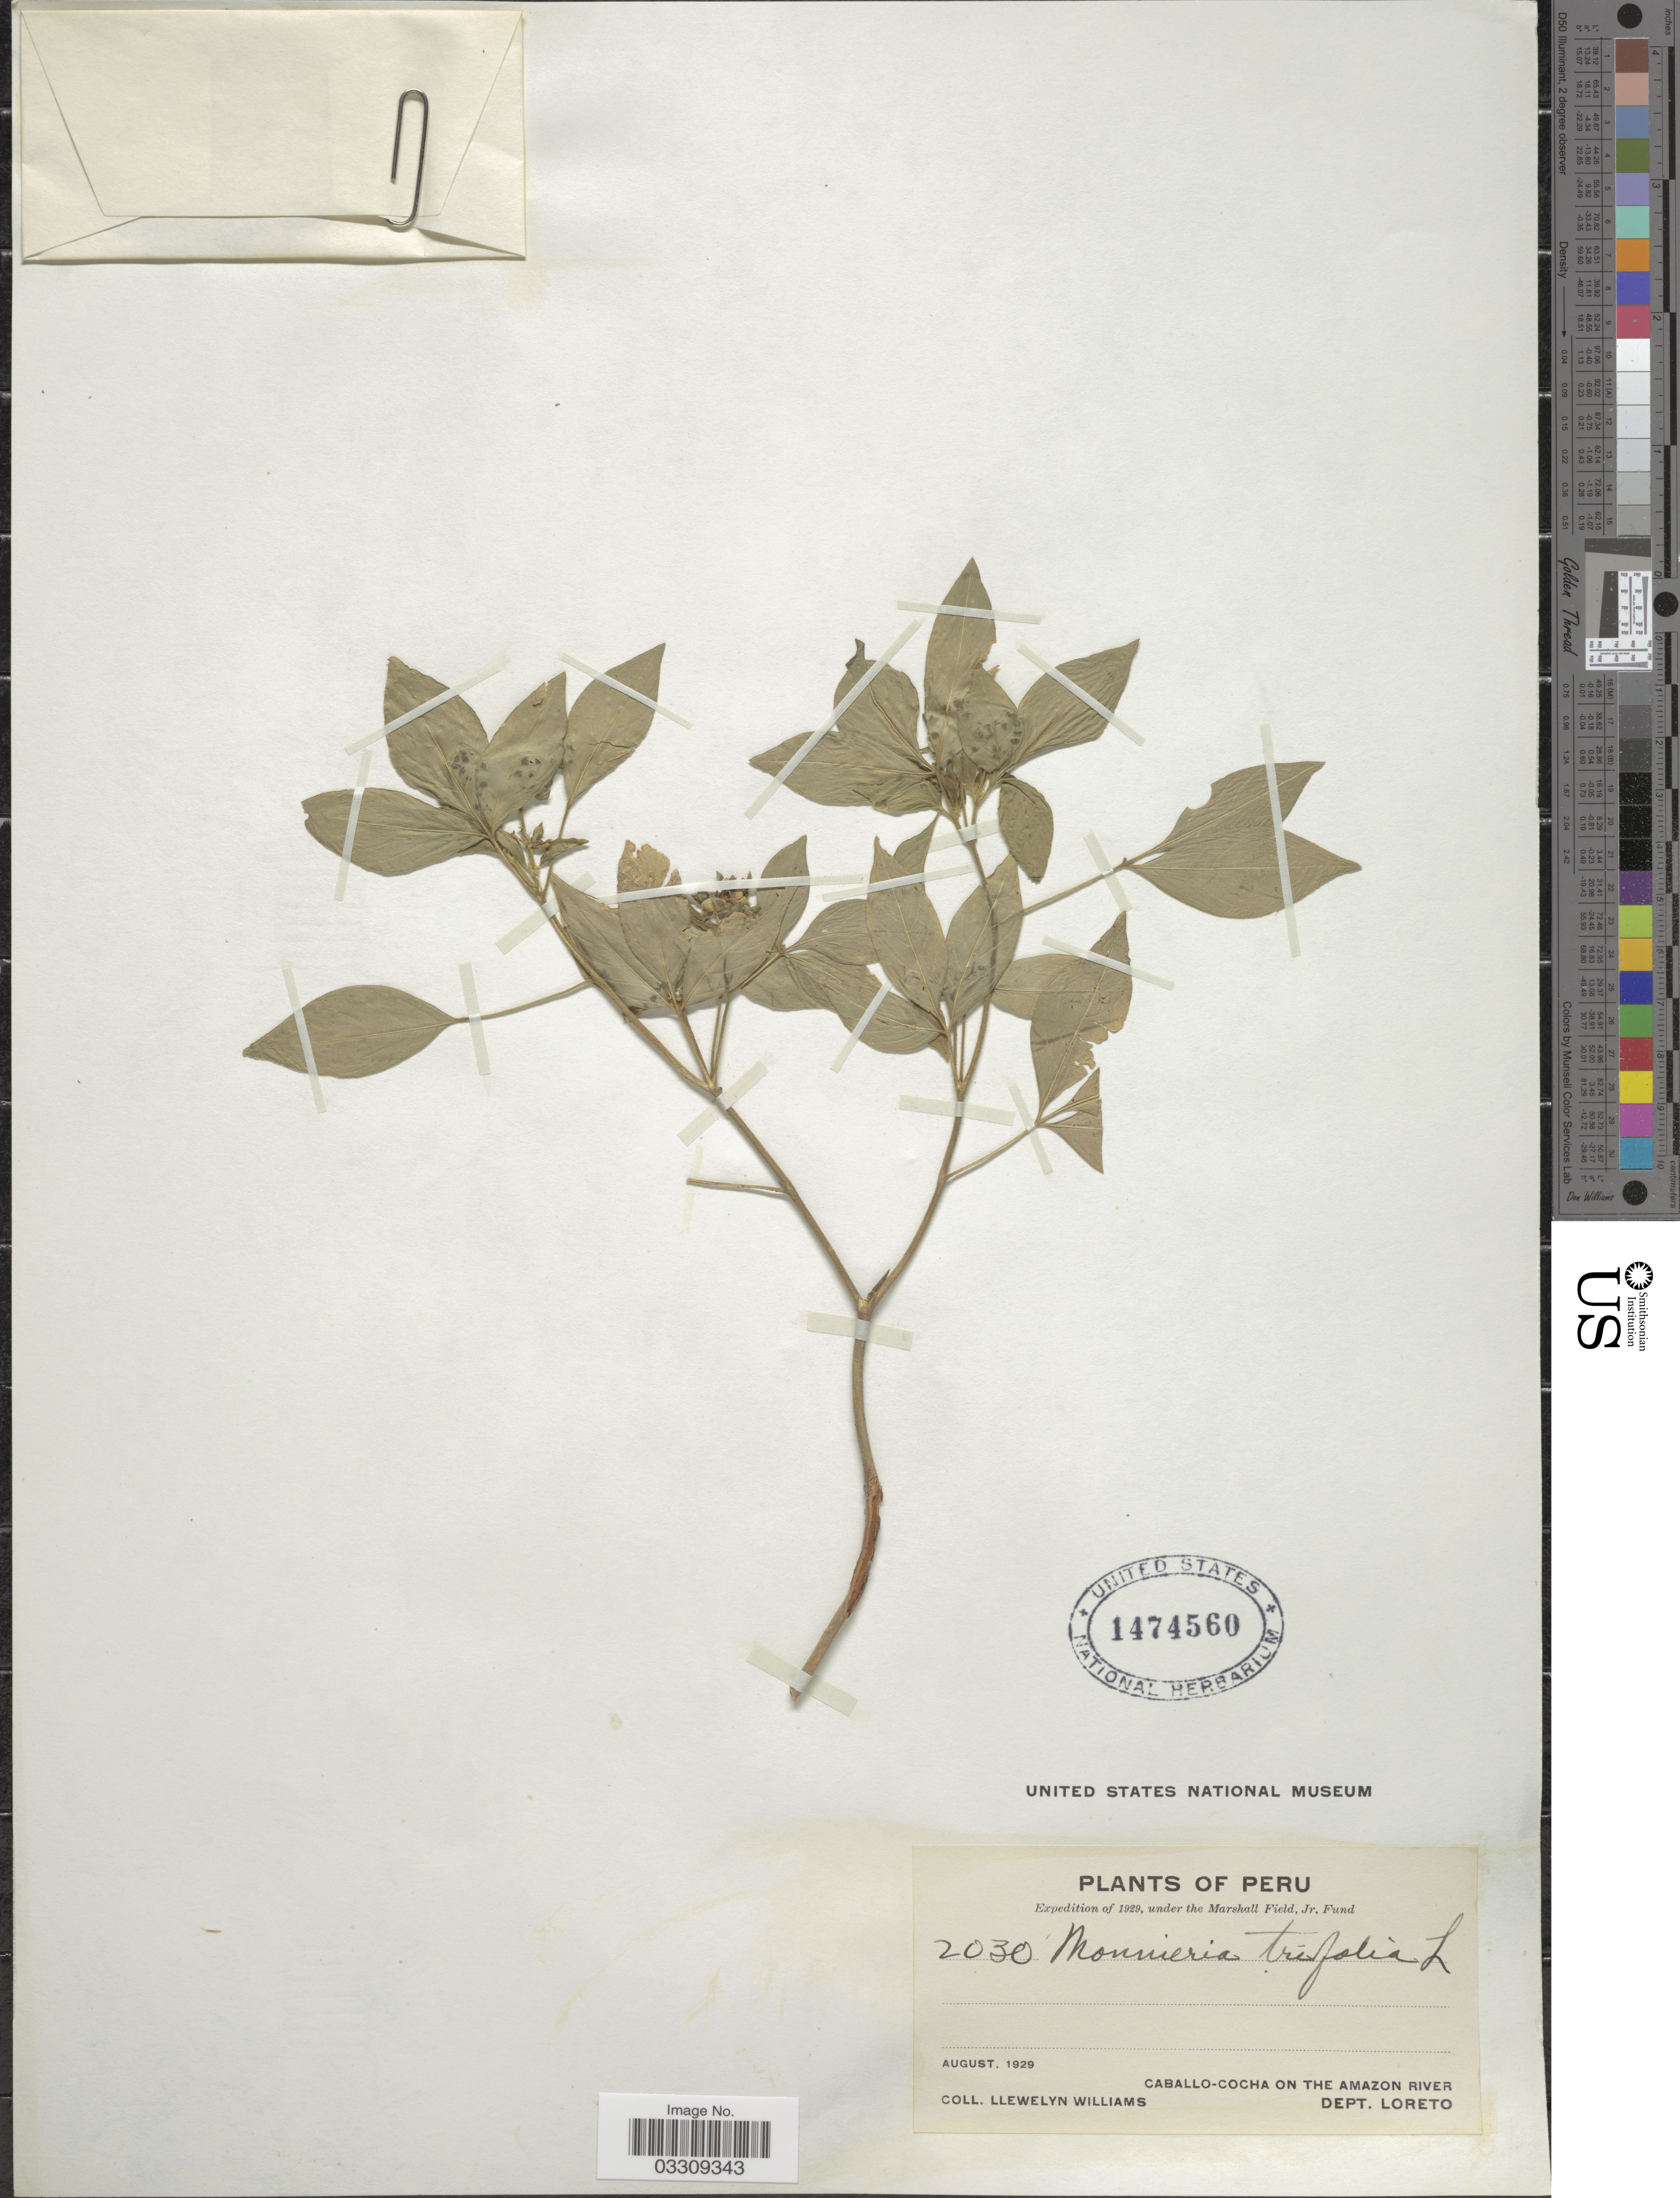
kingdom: Plantae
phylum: Tracheophyta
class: Magnoliopsida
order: Sapindales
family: Rutaceae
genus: Ertela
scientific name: Ertela trifolia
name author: (L.) Kuntze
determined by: Strong, Mark T., (BOT), Smithsonian Institution - National Museum of Natural History (UNITED STATES)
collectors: Ll. Williams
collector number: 2030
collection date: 1929-08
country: Peru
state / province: Loreto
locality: Caballo-Cocha on the Amazon River. Dept. Loreto.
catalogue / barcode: US 1474560